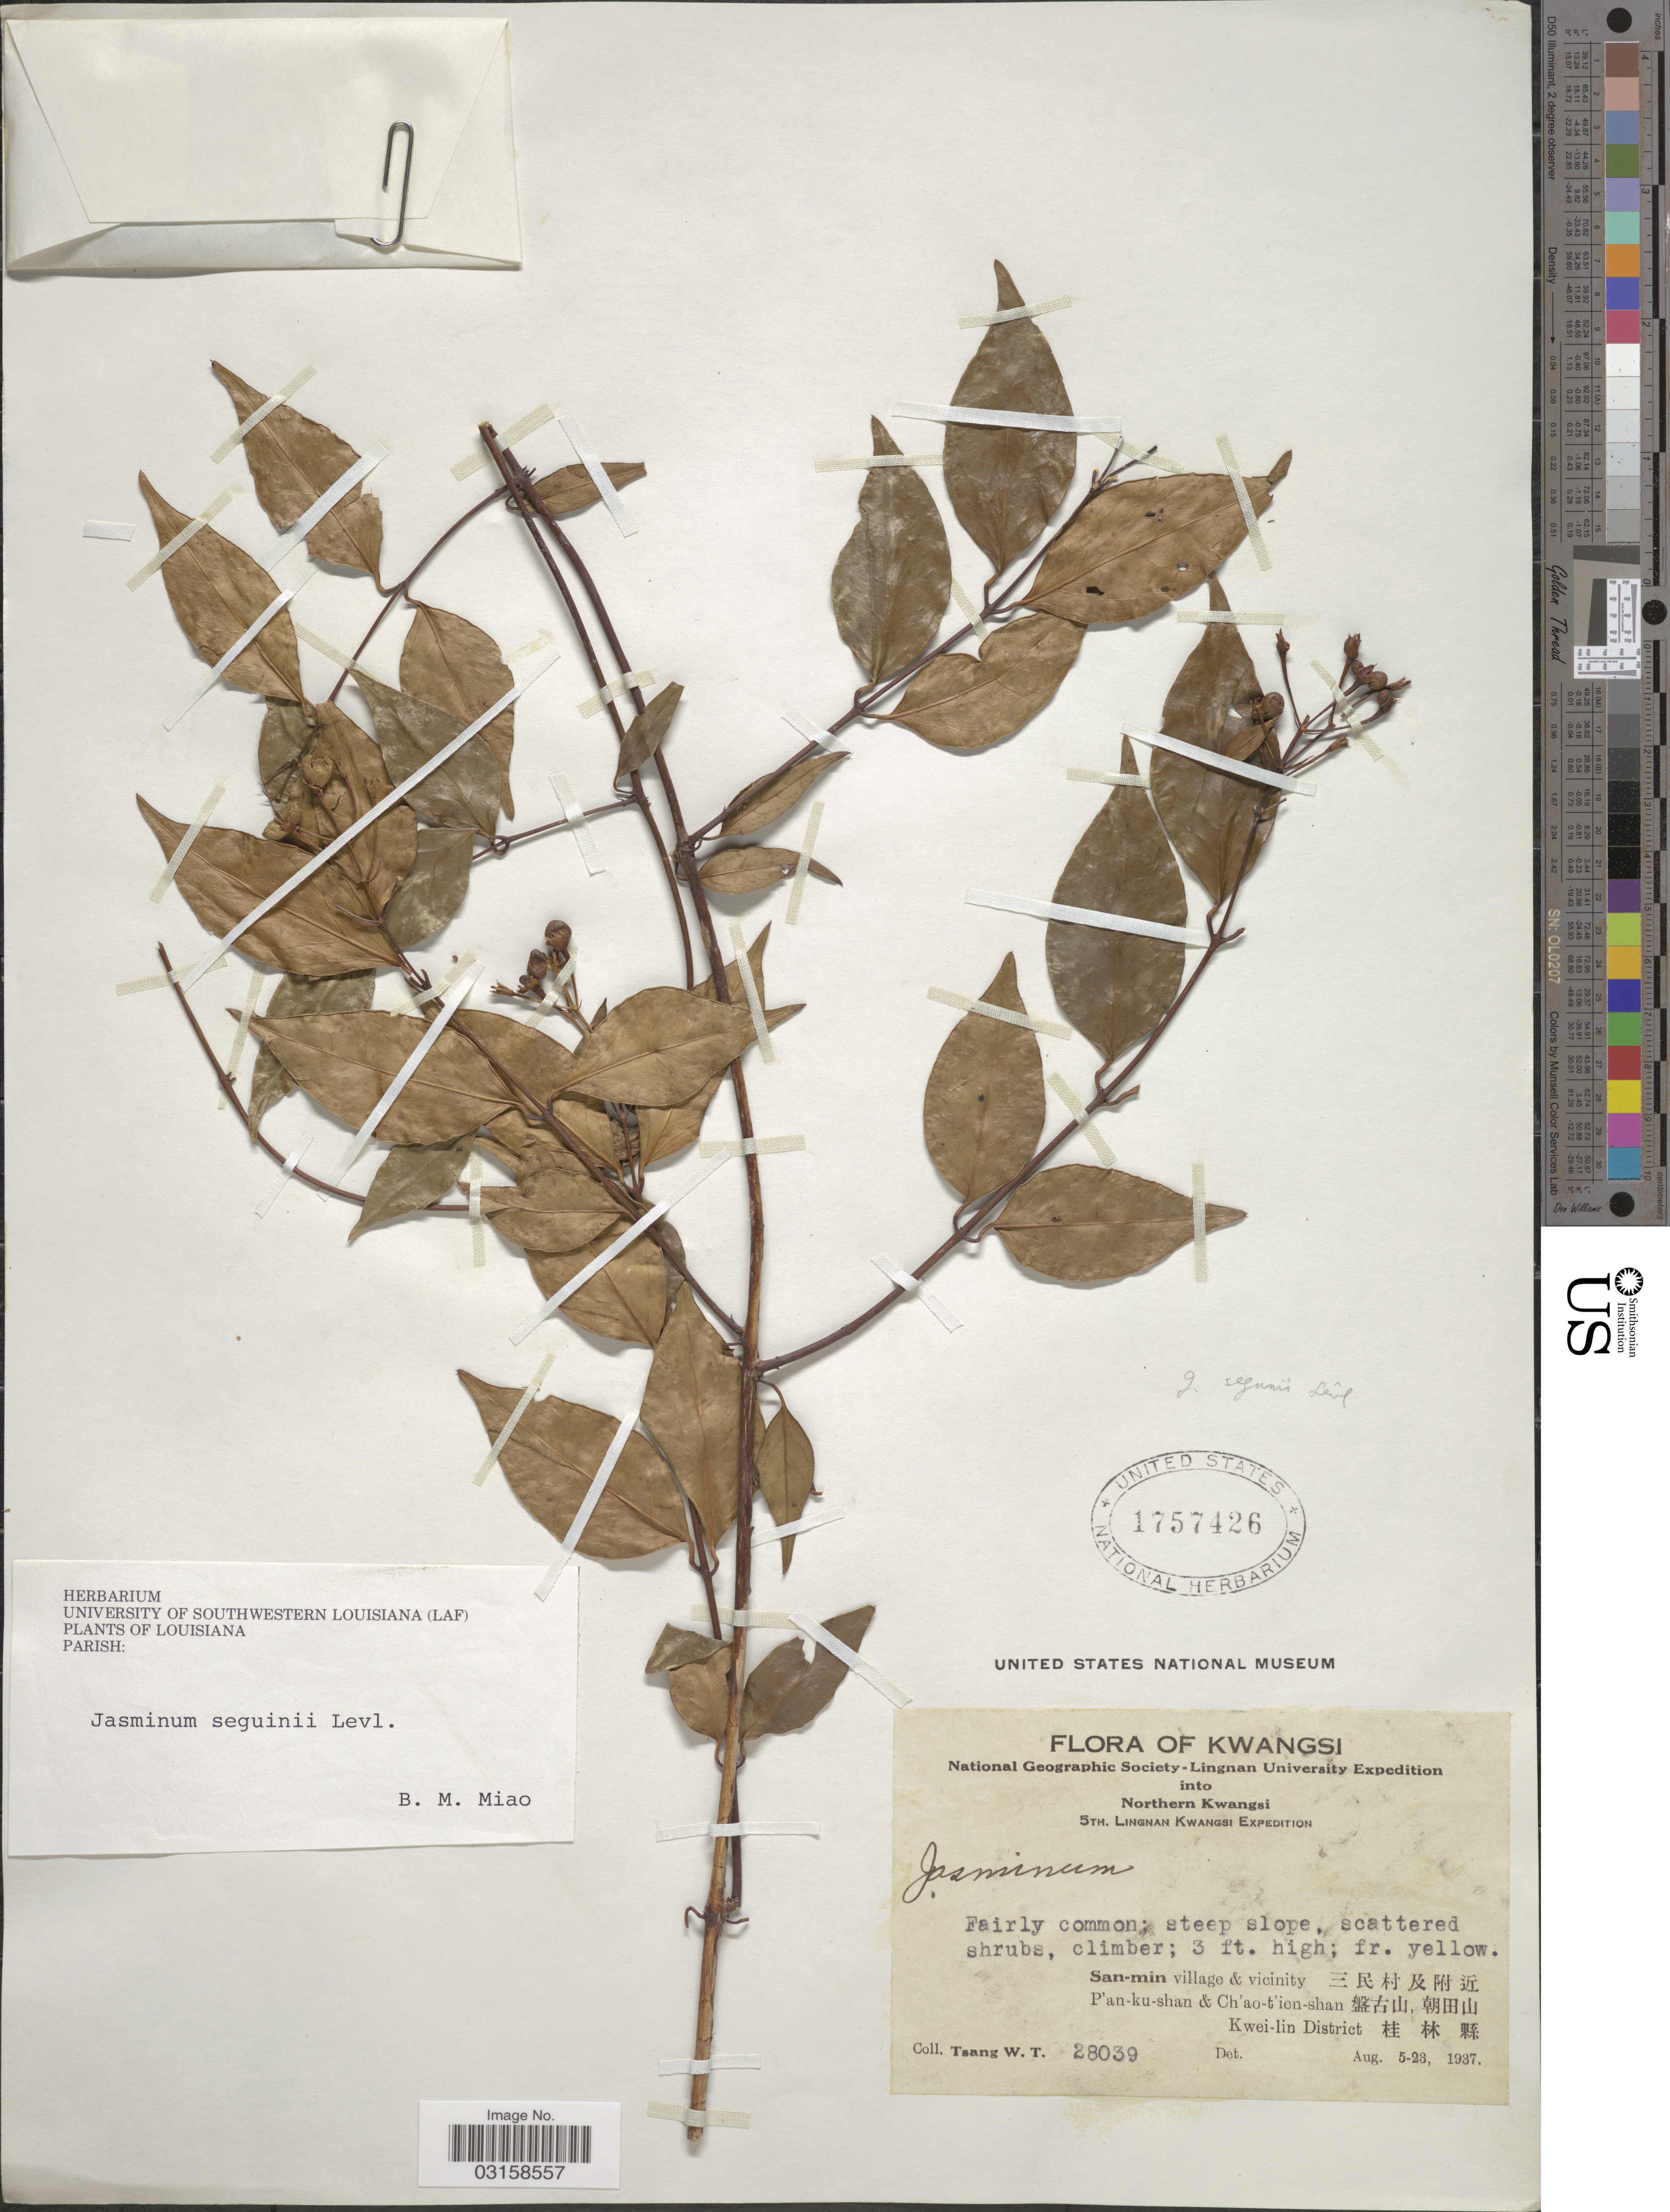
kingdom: Plantae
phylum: Tracheophyta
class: Magnoliopsida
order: Lamiales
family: Oleaceae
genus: Jasminum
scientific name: Jasminum seguinii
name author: H. Lév.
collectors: W. T. Tsang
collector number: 28039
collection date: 1937-08-05/1937-08-23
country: China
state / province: Guangxi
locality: San-min village & vicinity P'an-ku-shan & Ch'ao-t'ien-shan Kwei-lin District .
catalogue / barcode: US 1757426